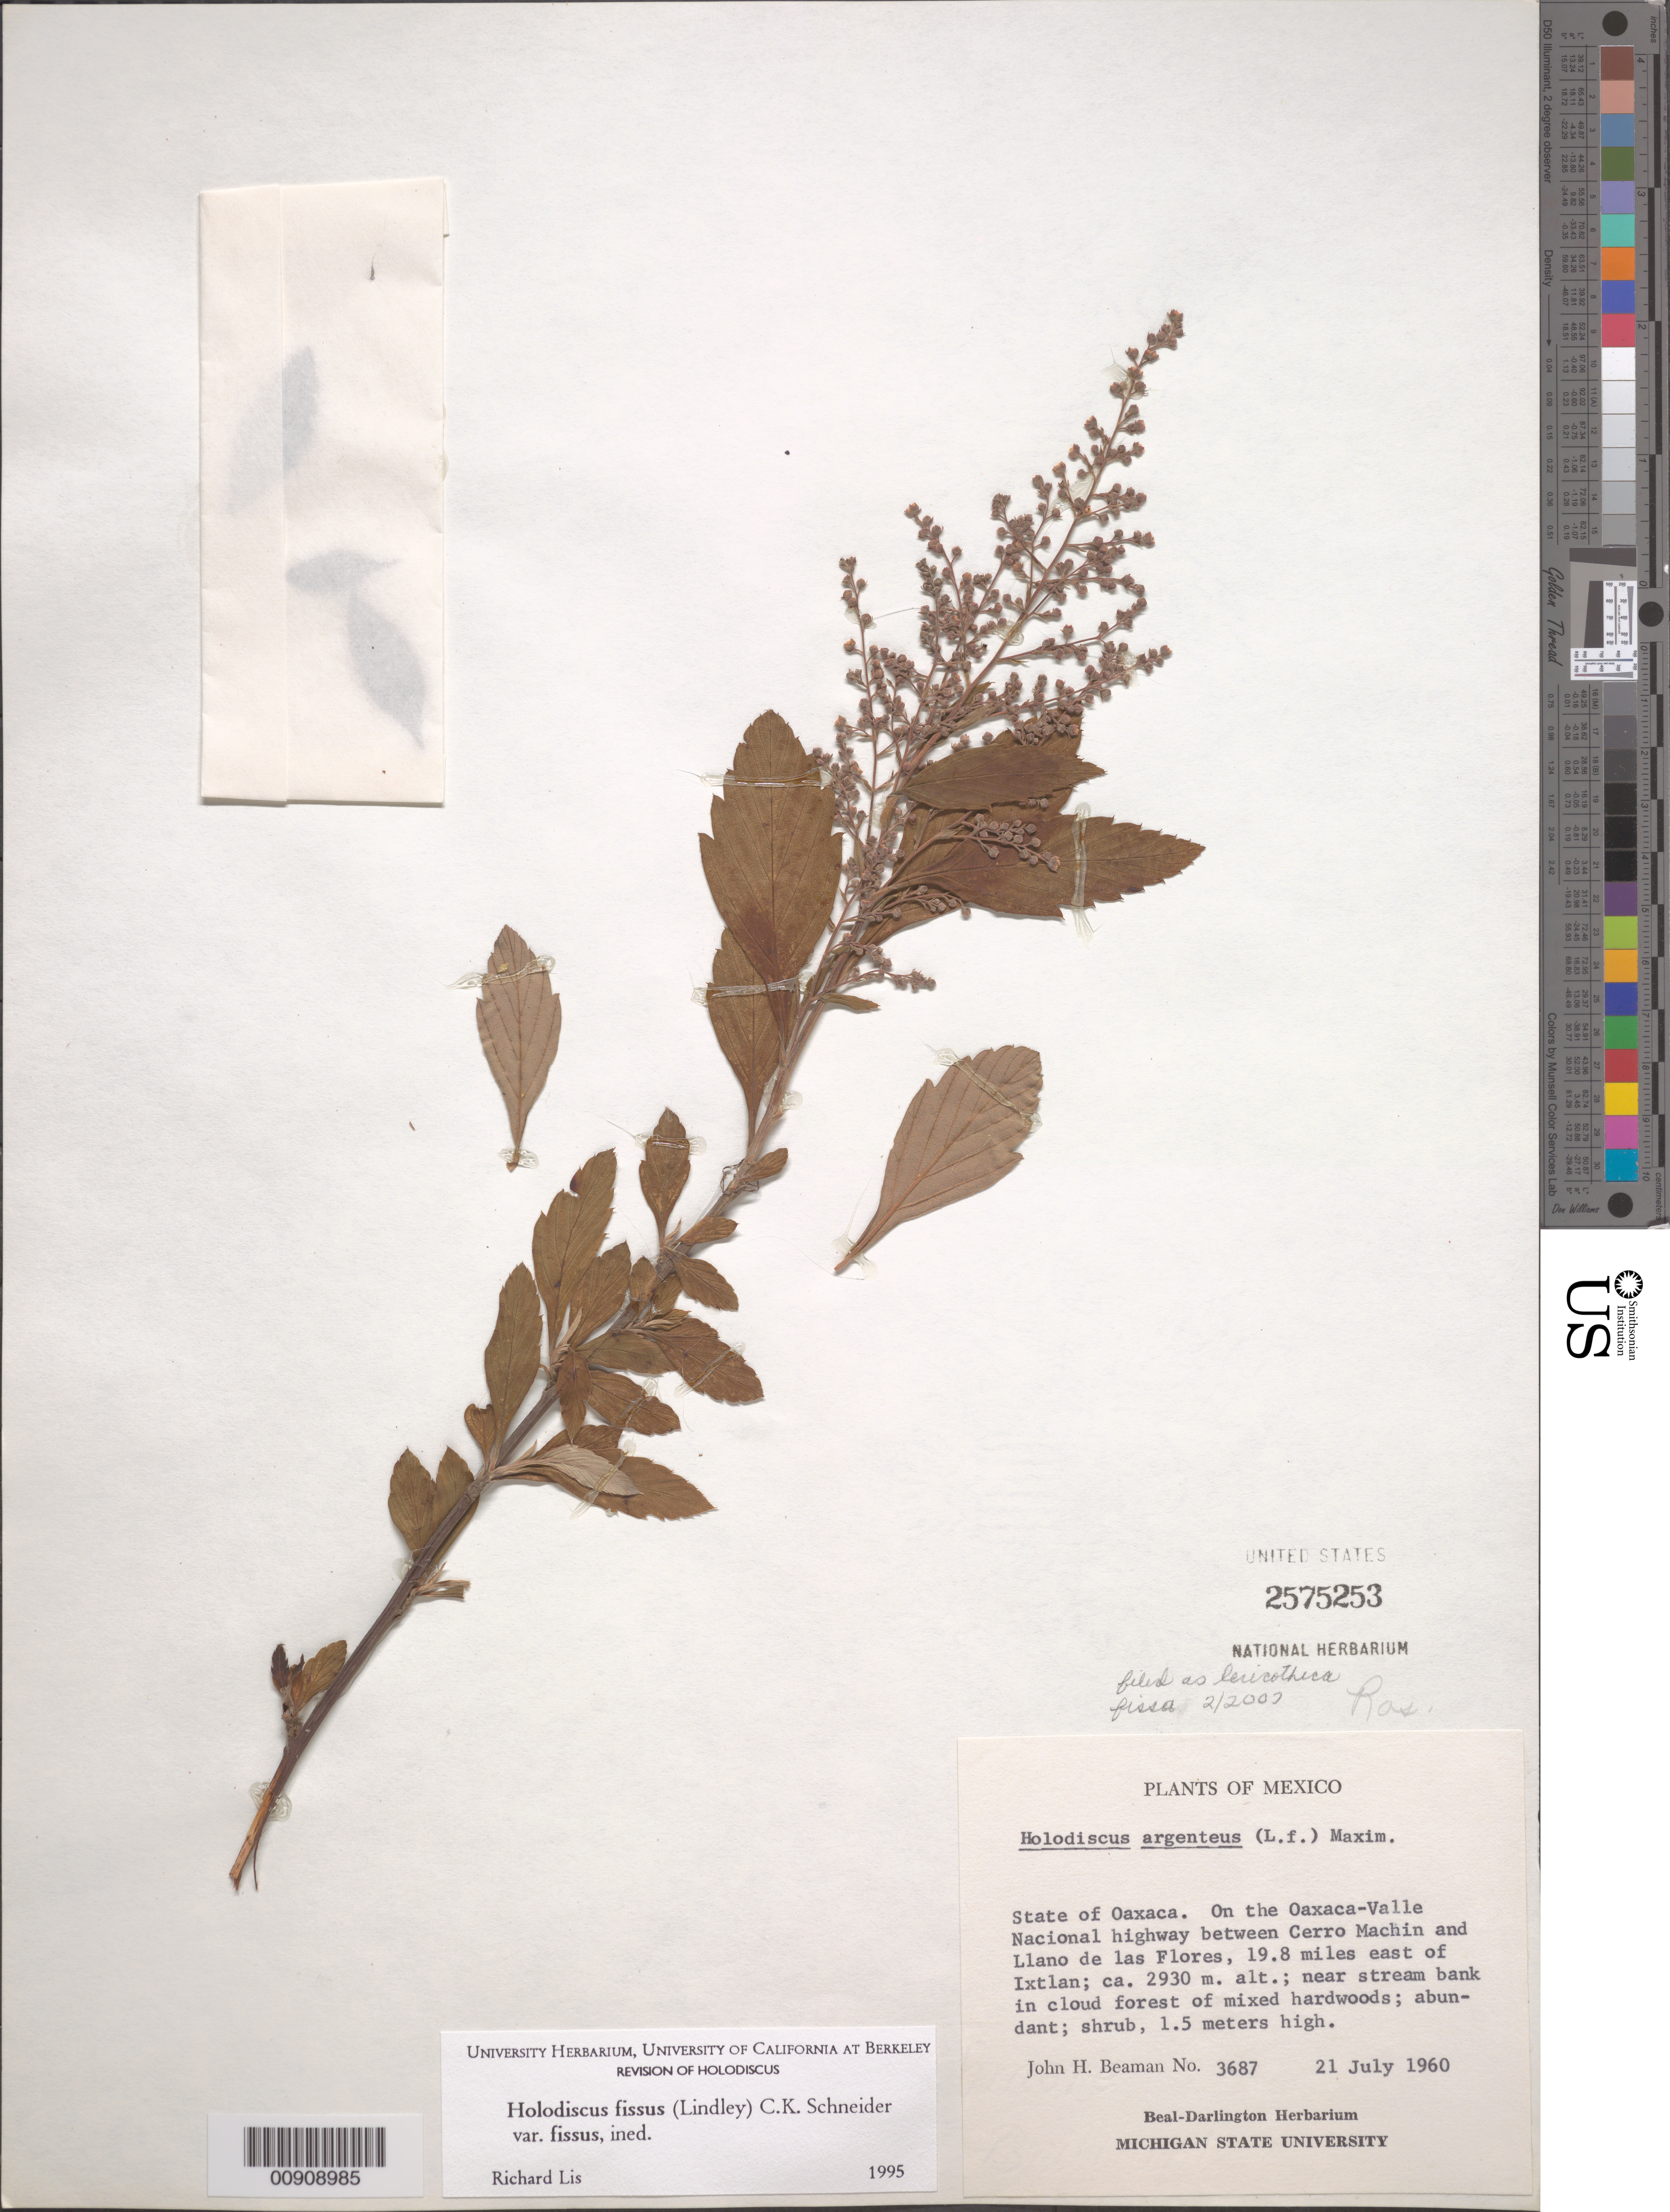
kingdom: Plantae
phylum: Tracheophyta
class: Magnoliopsida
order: Rosales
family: Rosaceae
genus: Holodiscus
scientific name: Holodiscus fissus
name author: (Lindl.) C.K. Schneid.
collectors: J. H. Beaman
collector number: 3687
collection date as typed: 21 Jul 1960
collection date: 1960-07-21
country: Mexico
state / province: Oaxaca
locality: State of Oaxaca. On the Oaxaca-Valle Nacional highway between Cerro Machin and Llano de las Flores, 19.8 miles east of Ixtlán.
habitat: Near stream bank in cloud forest of mixed hardwoods.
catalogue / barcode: US 2575253